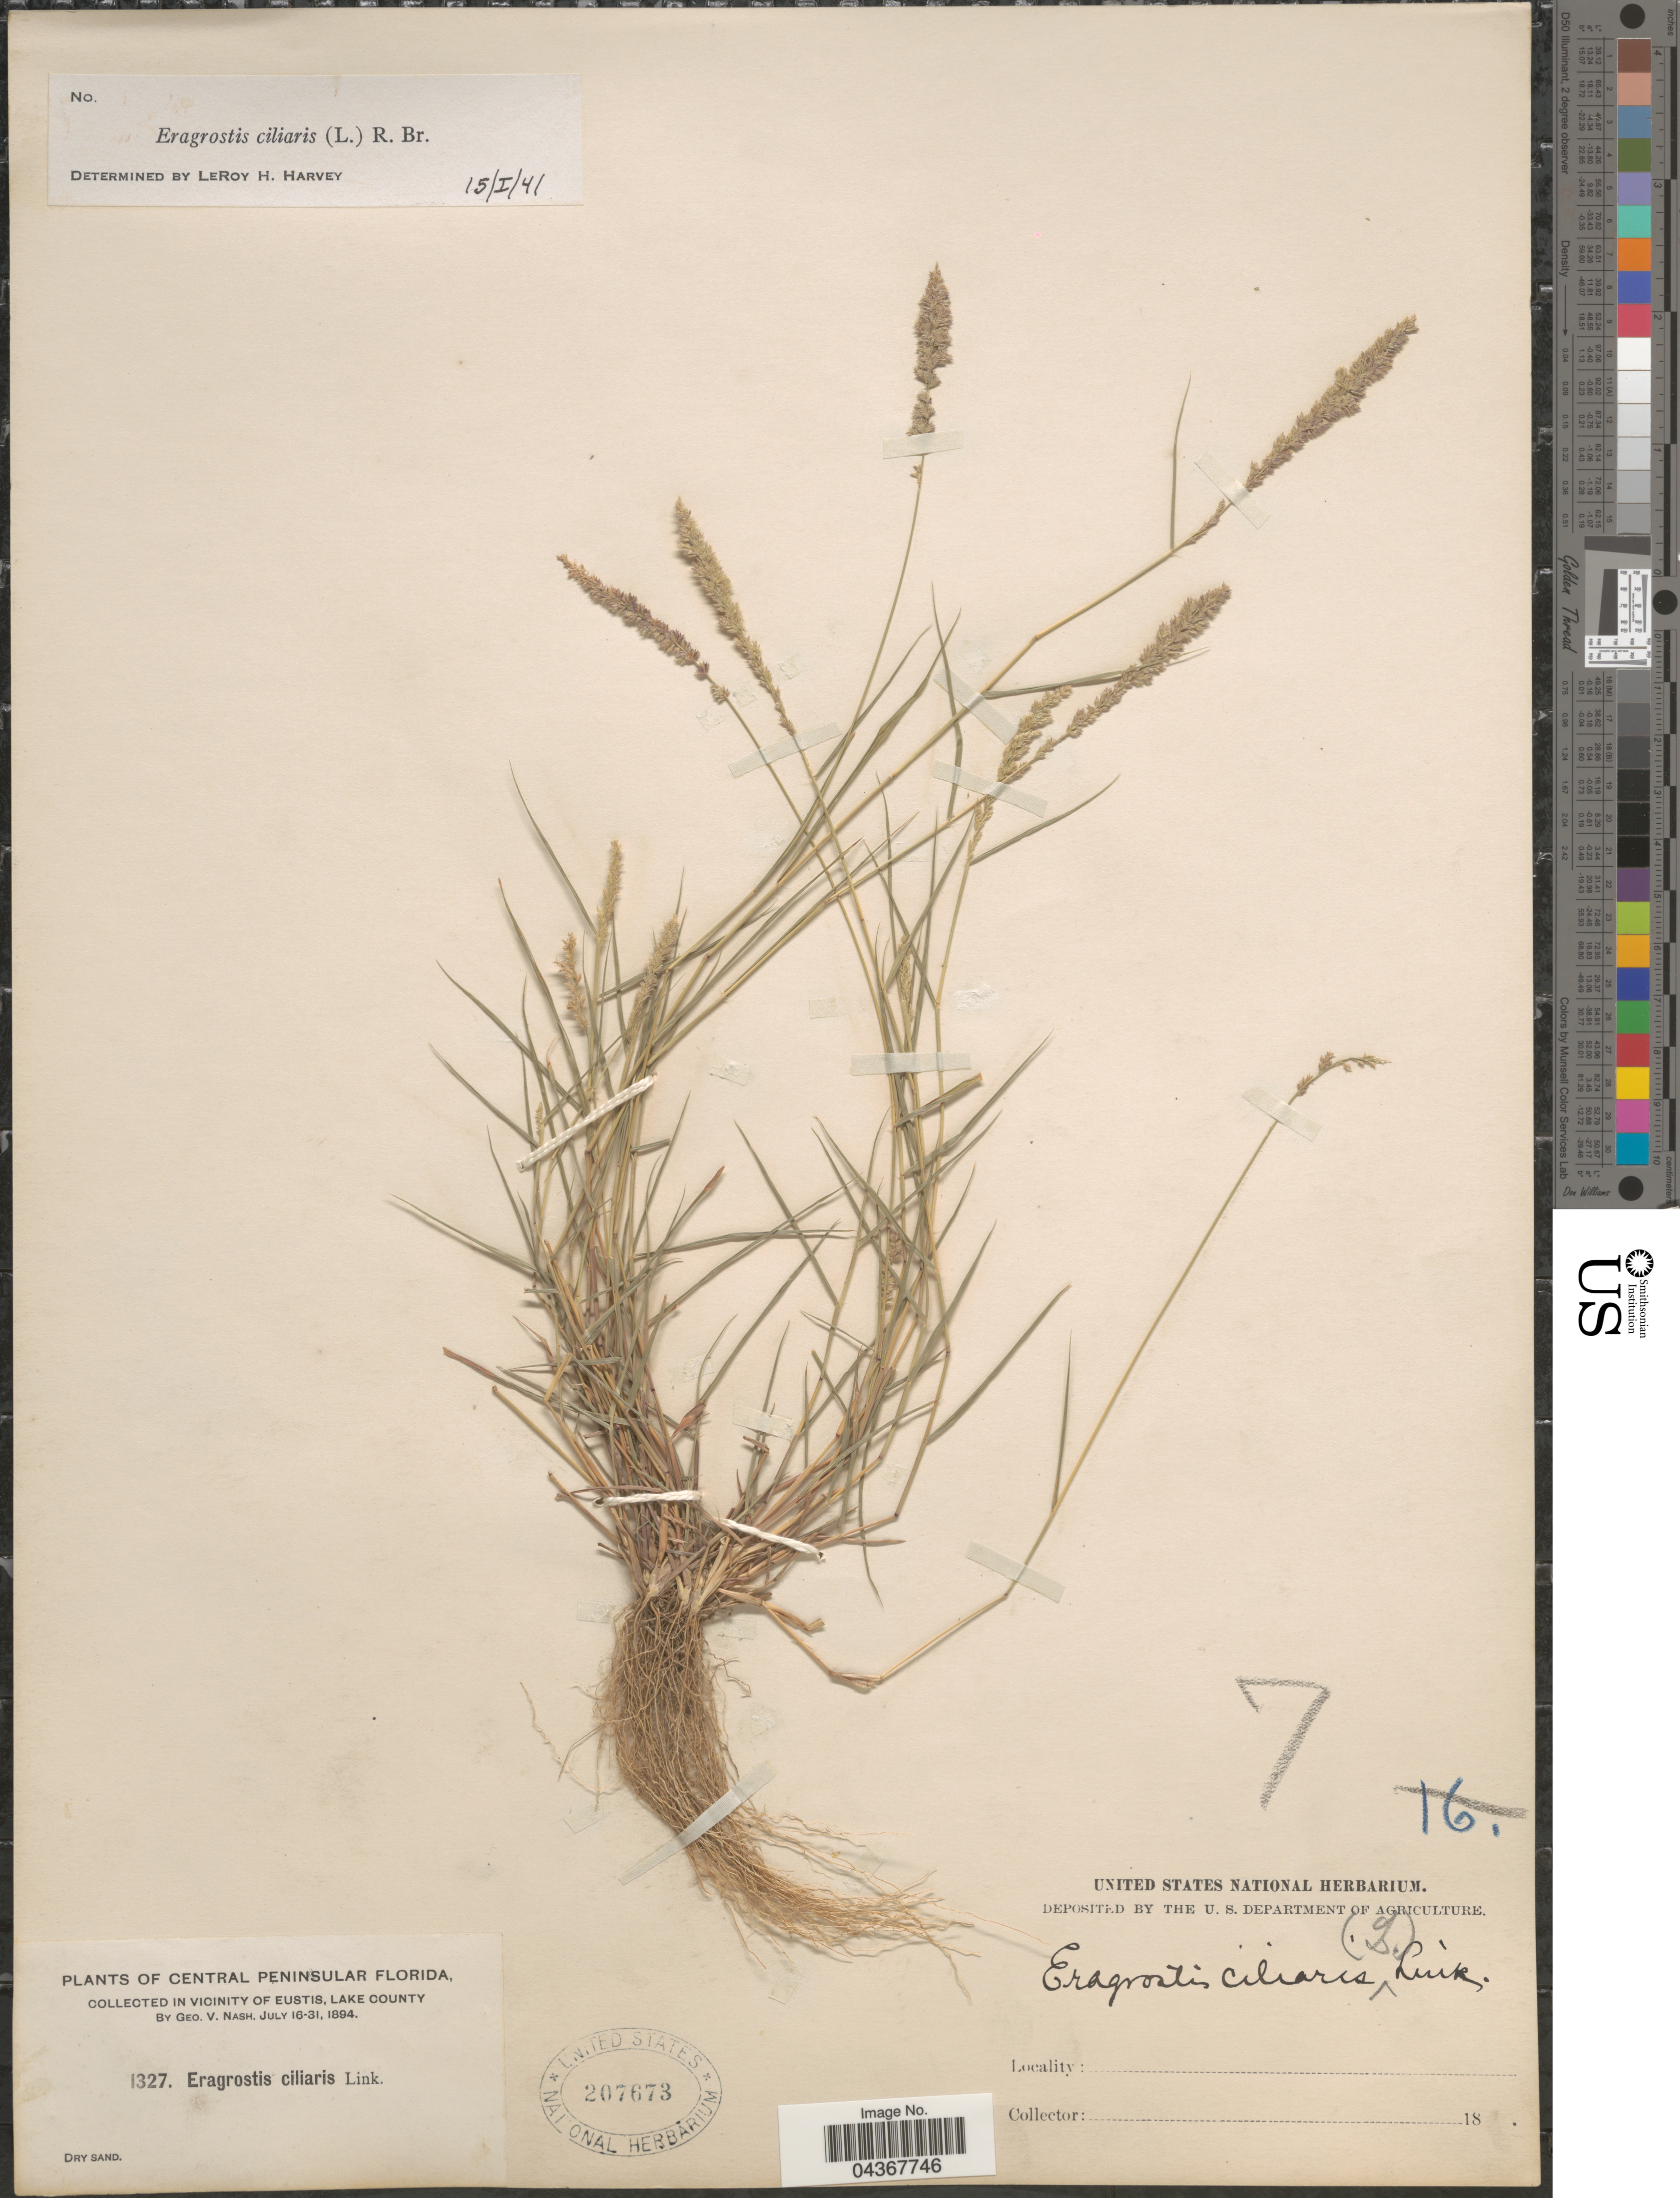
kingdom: Plantae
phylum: Tracheophyta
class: Liliopsida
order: Poales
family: Poaceae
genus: Eragrostis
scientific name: Eragrostis ciliaris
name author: (L.) R. Br.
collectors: G. V. Nash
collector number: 1327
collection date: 1894-07-16/1894-07-31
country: United States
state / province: Florida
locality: Central Peninsular Florida, in vicinity of Eustis, Lake County.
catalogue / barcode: US 207673